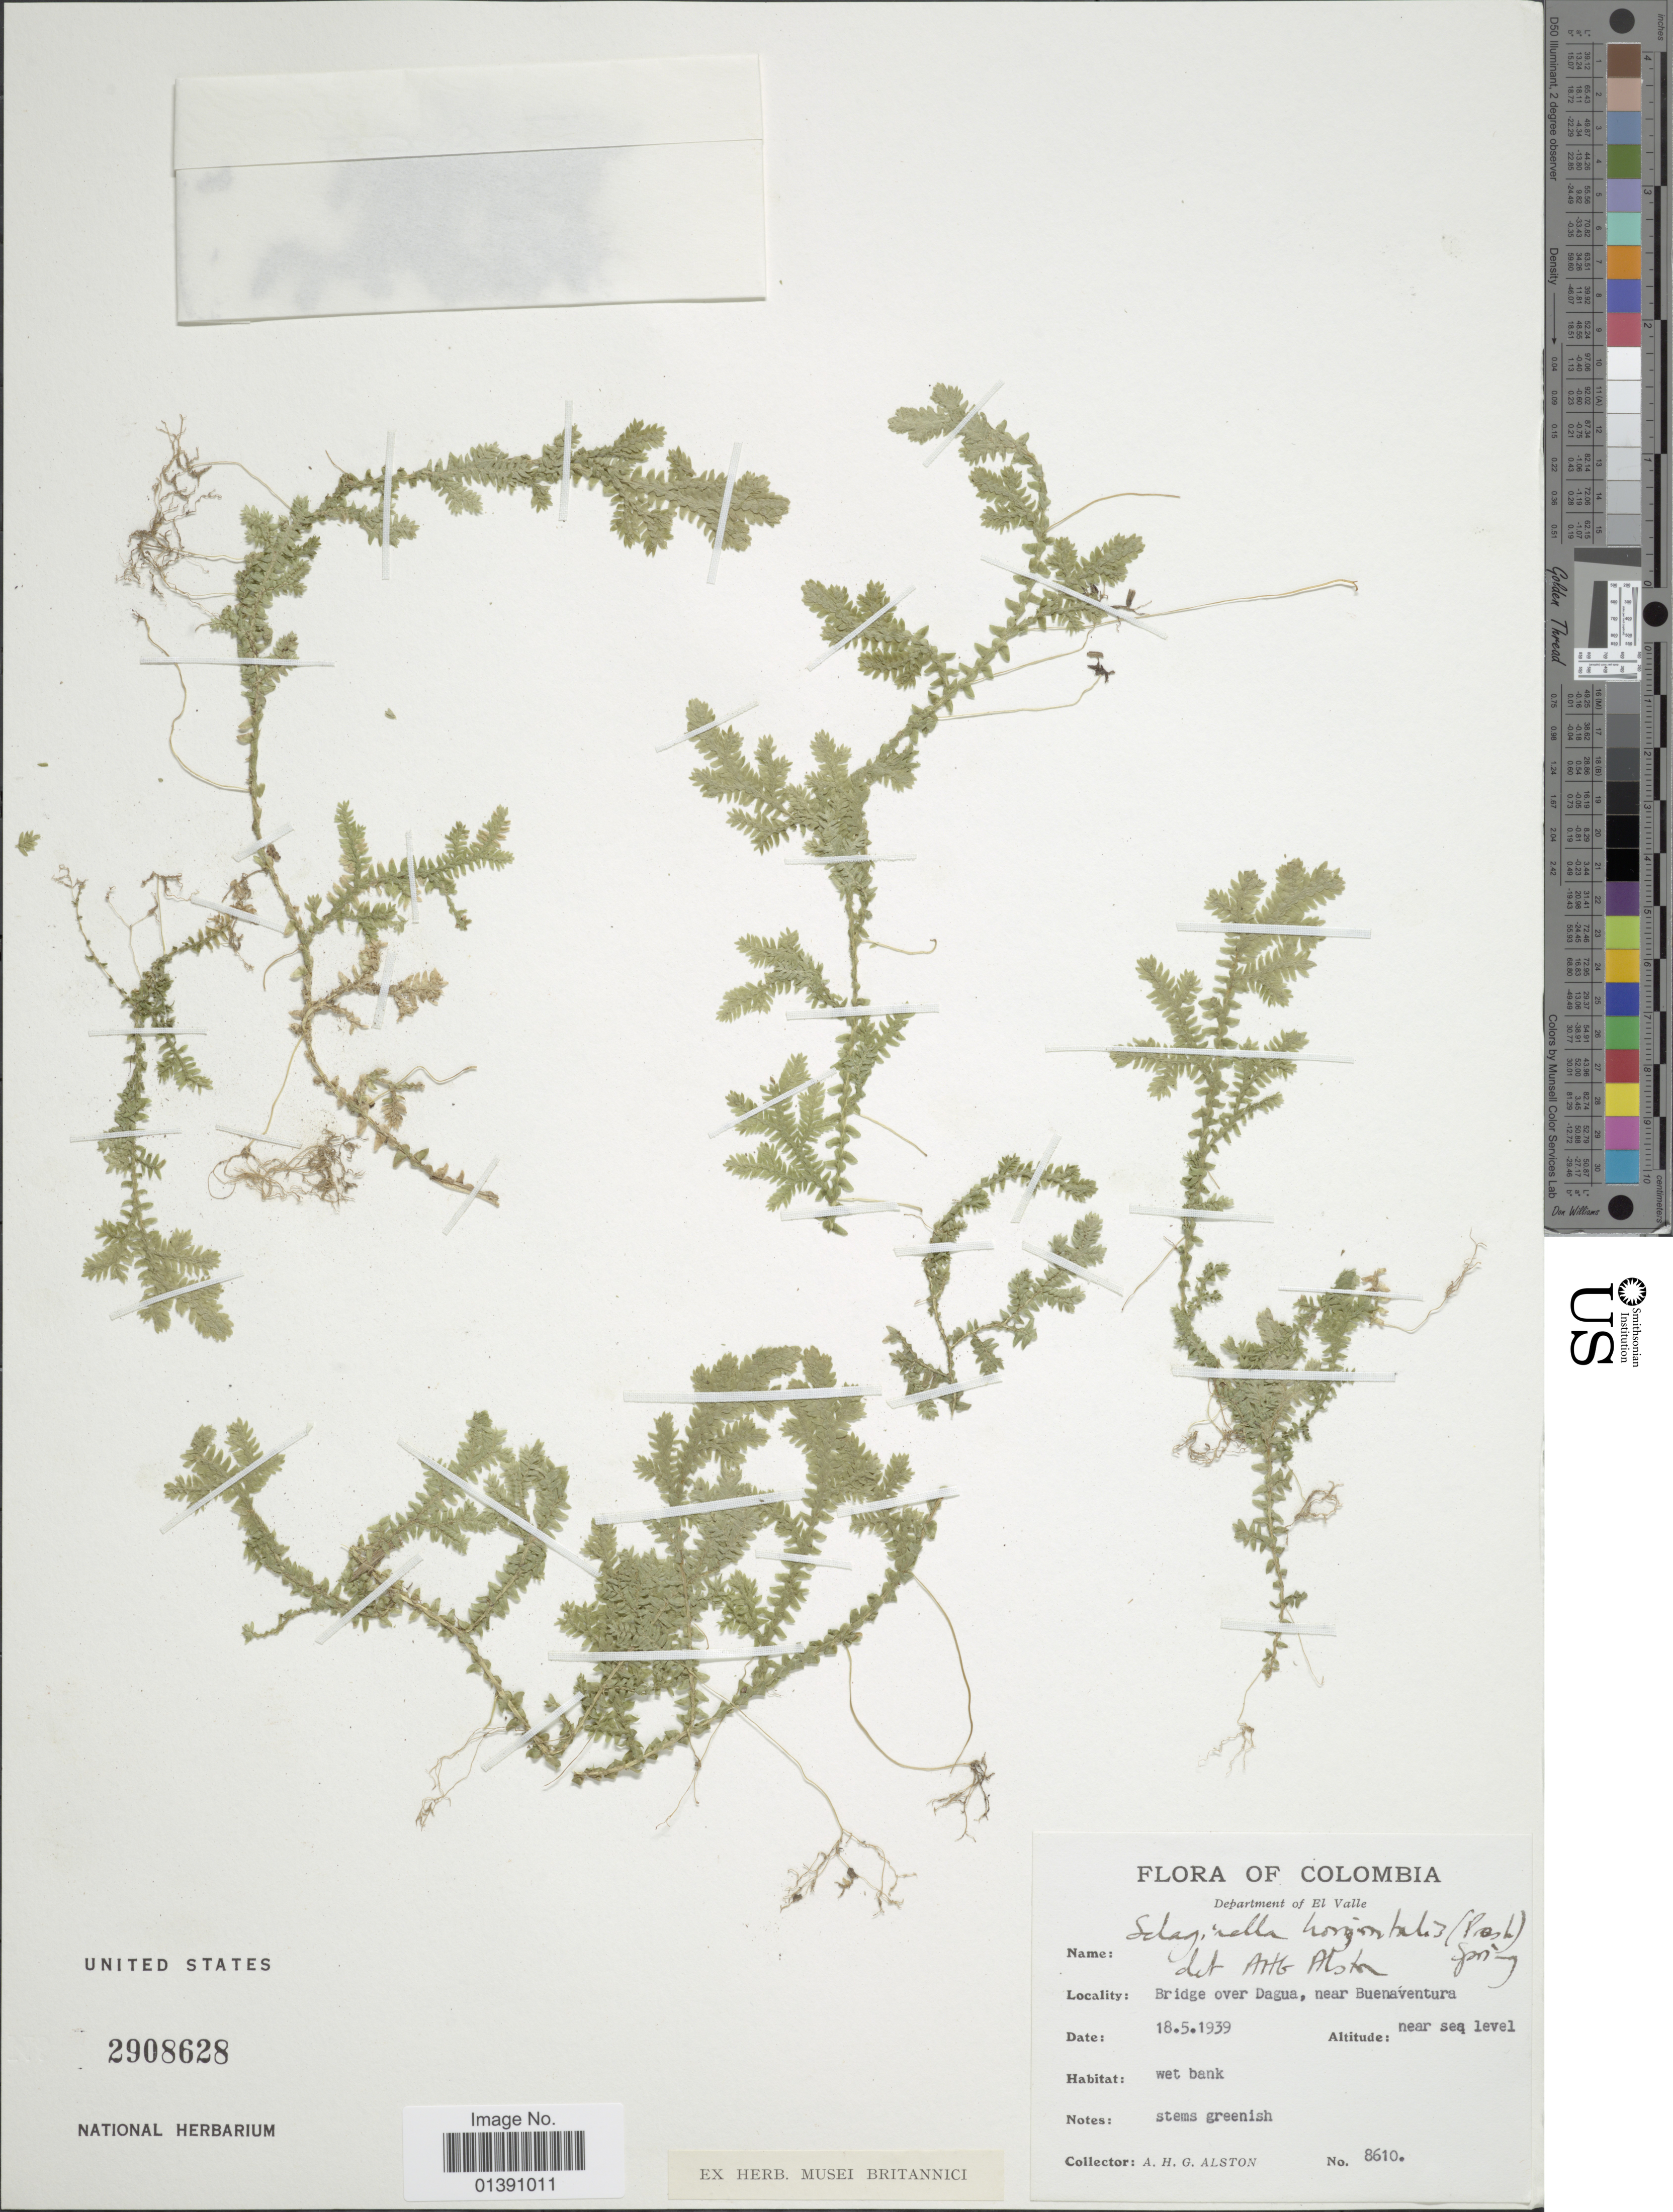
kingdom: Plantae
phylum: Tracheophyta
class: Lycopodiopsida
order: Selaginellales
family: Selaginellaceae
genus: Selaginella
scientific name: Selaginella horizontalis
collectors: A. H. Alston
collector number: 8610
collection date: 1939-05-18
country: Colombia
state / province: Valle del Cauca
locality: Department of El Valle, Bridge over Dagua, near Buenaventura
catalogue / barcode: US 2908628